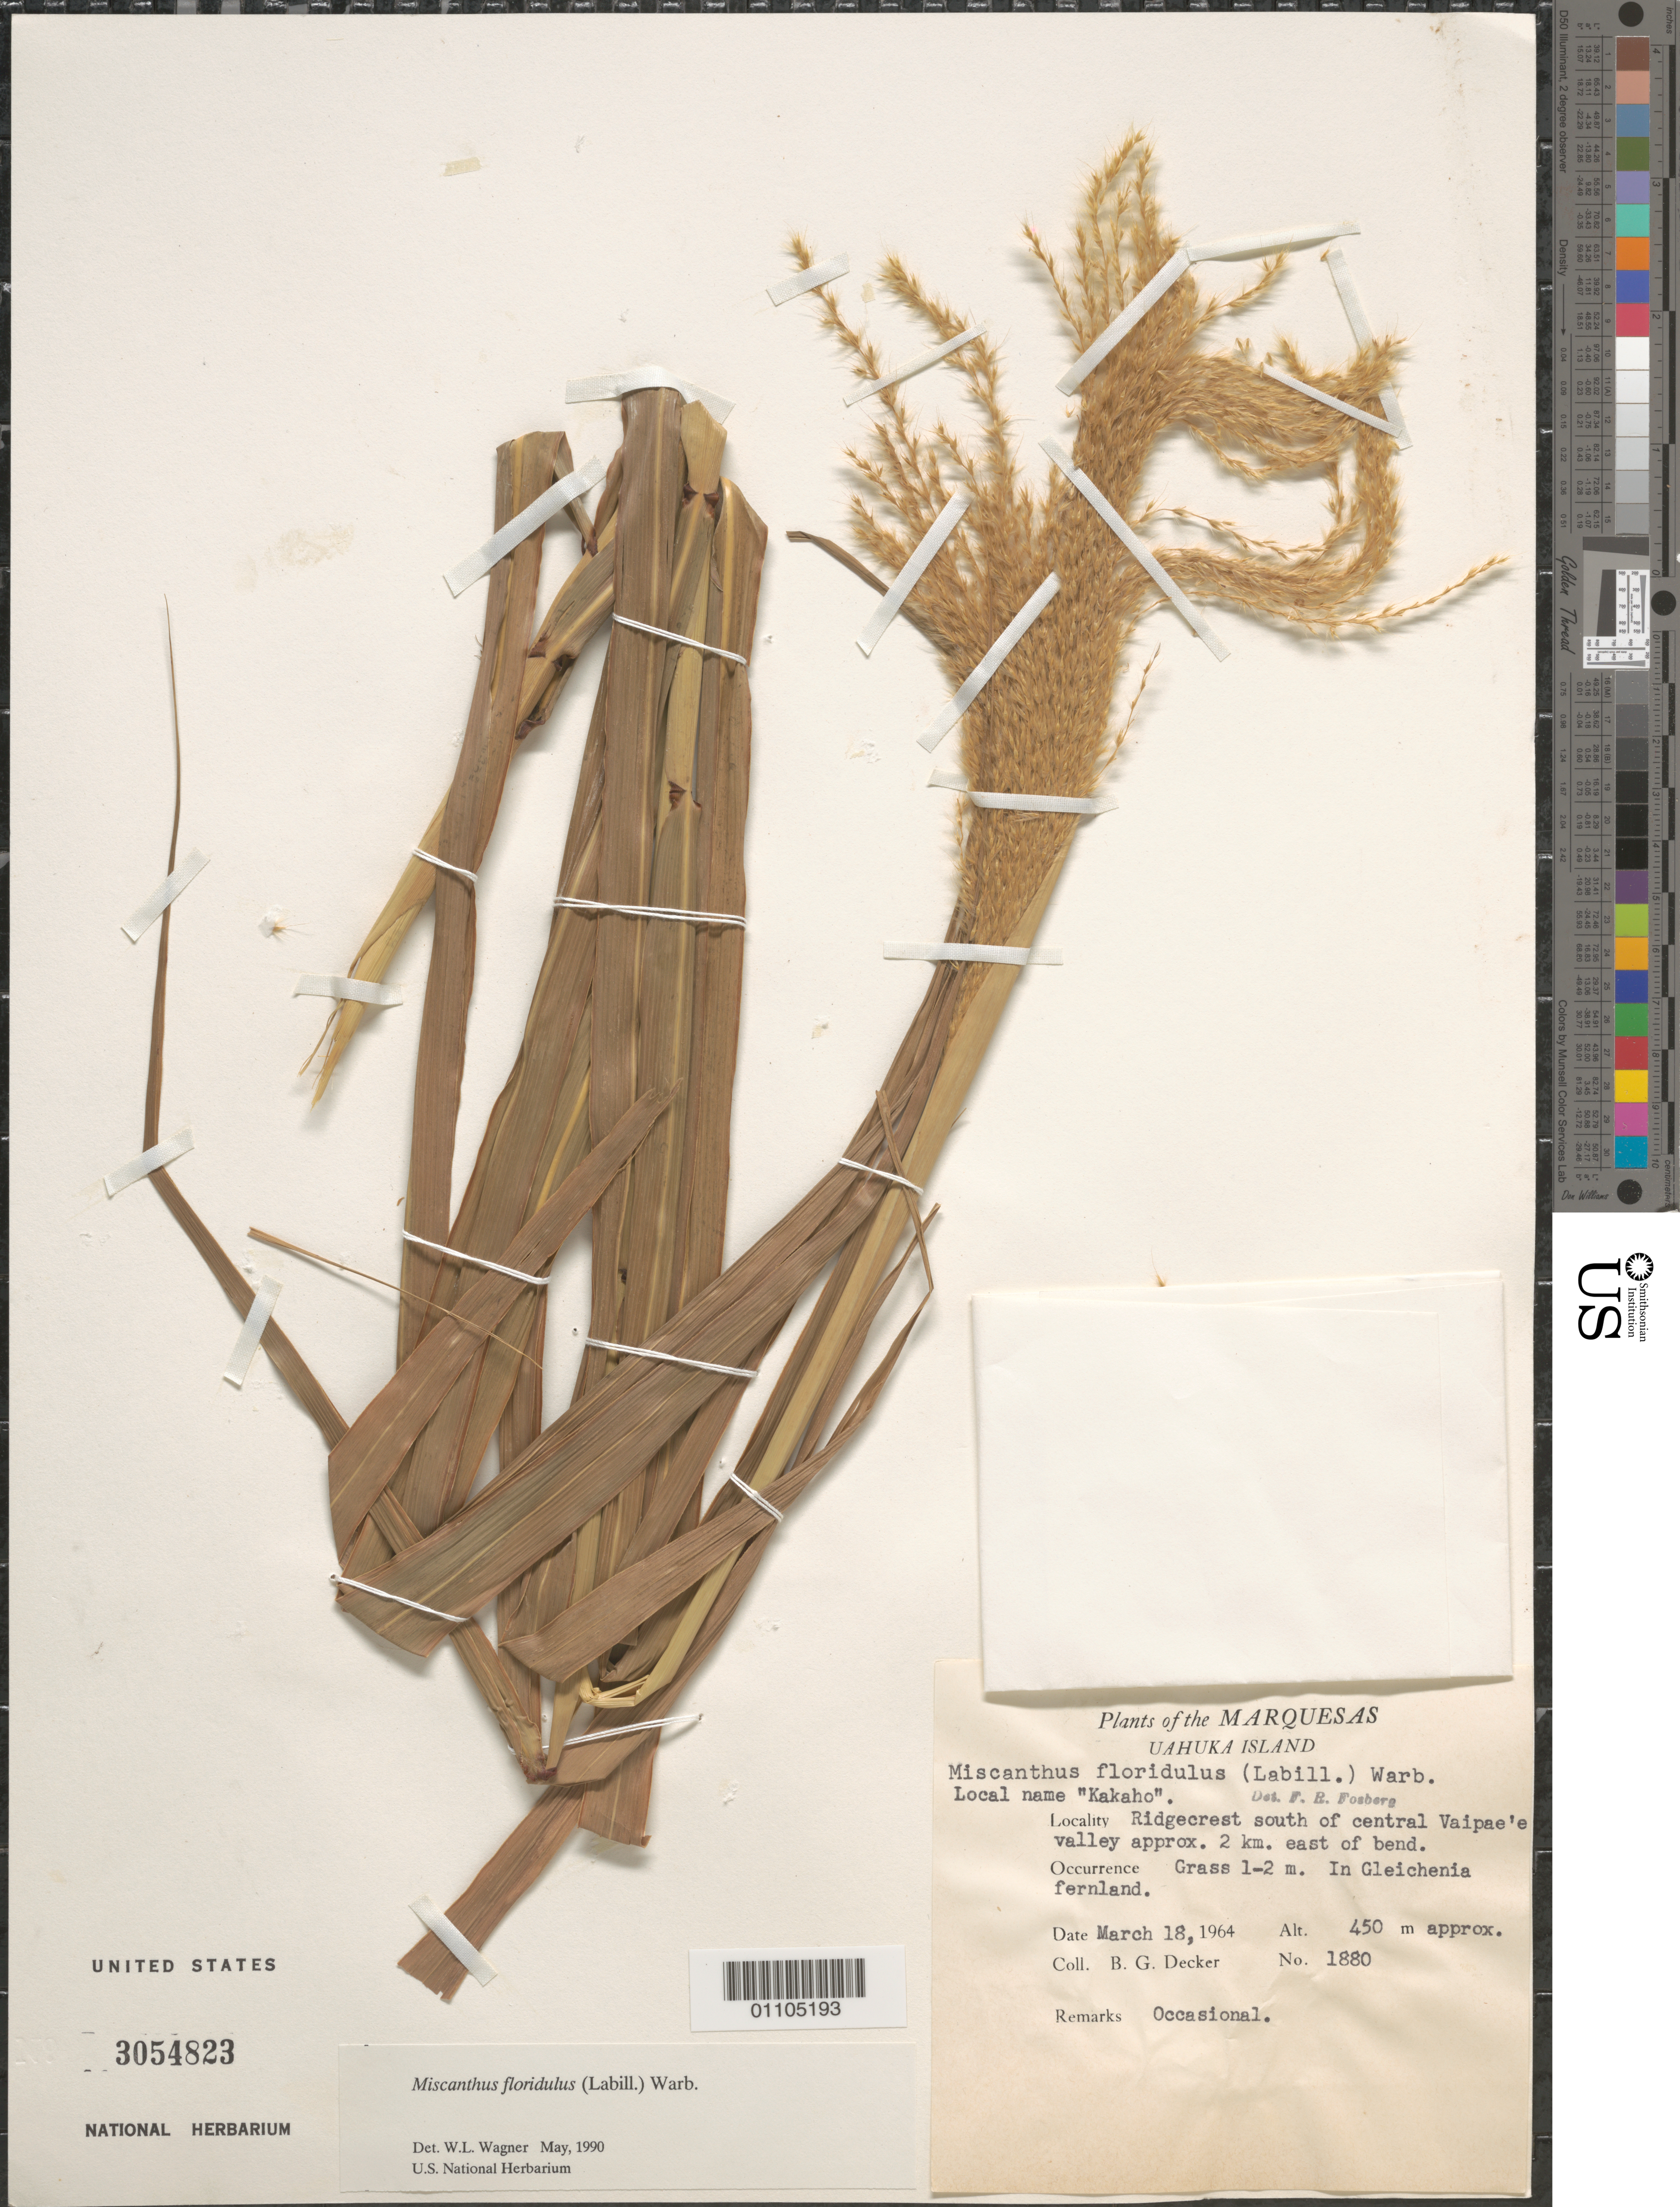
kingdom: Plantae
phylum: Tracheophyta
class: Liliopsida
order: Poales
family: Poaceae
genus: Miscanthus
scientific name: Miscanthus floridulus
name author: (Labill.) Warb.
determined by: Wagner, W. L., (BOT), Smithsonian Institution - National Museum of Natural History (UNITED STATES)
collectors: B. G. Decker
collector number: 1880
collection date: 1964-03-18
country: French Polynesia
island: Ua Huka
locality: ridgecrest S of central Vaipae'e Valley, 2 km E of bend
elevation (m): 450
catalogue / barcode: US 3054823